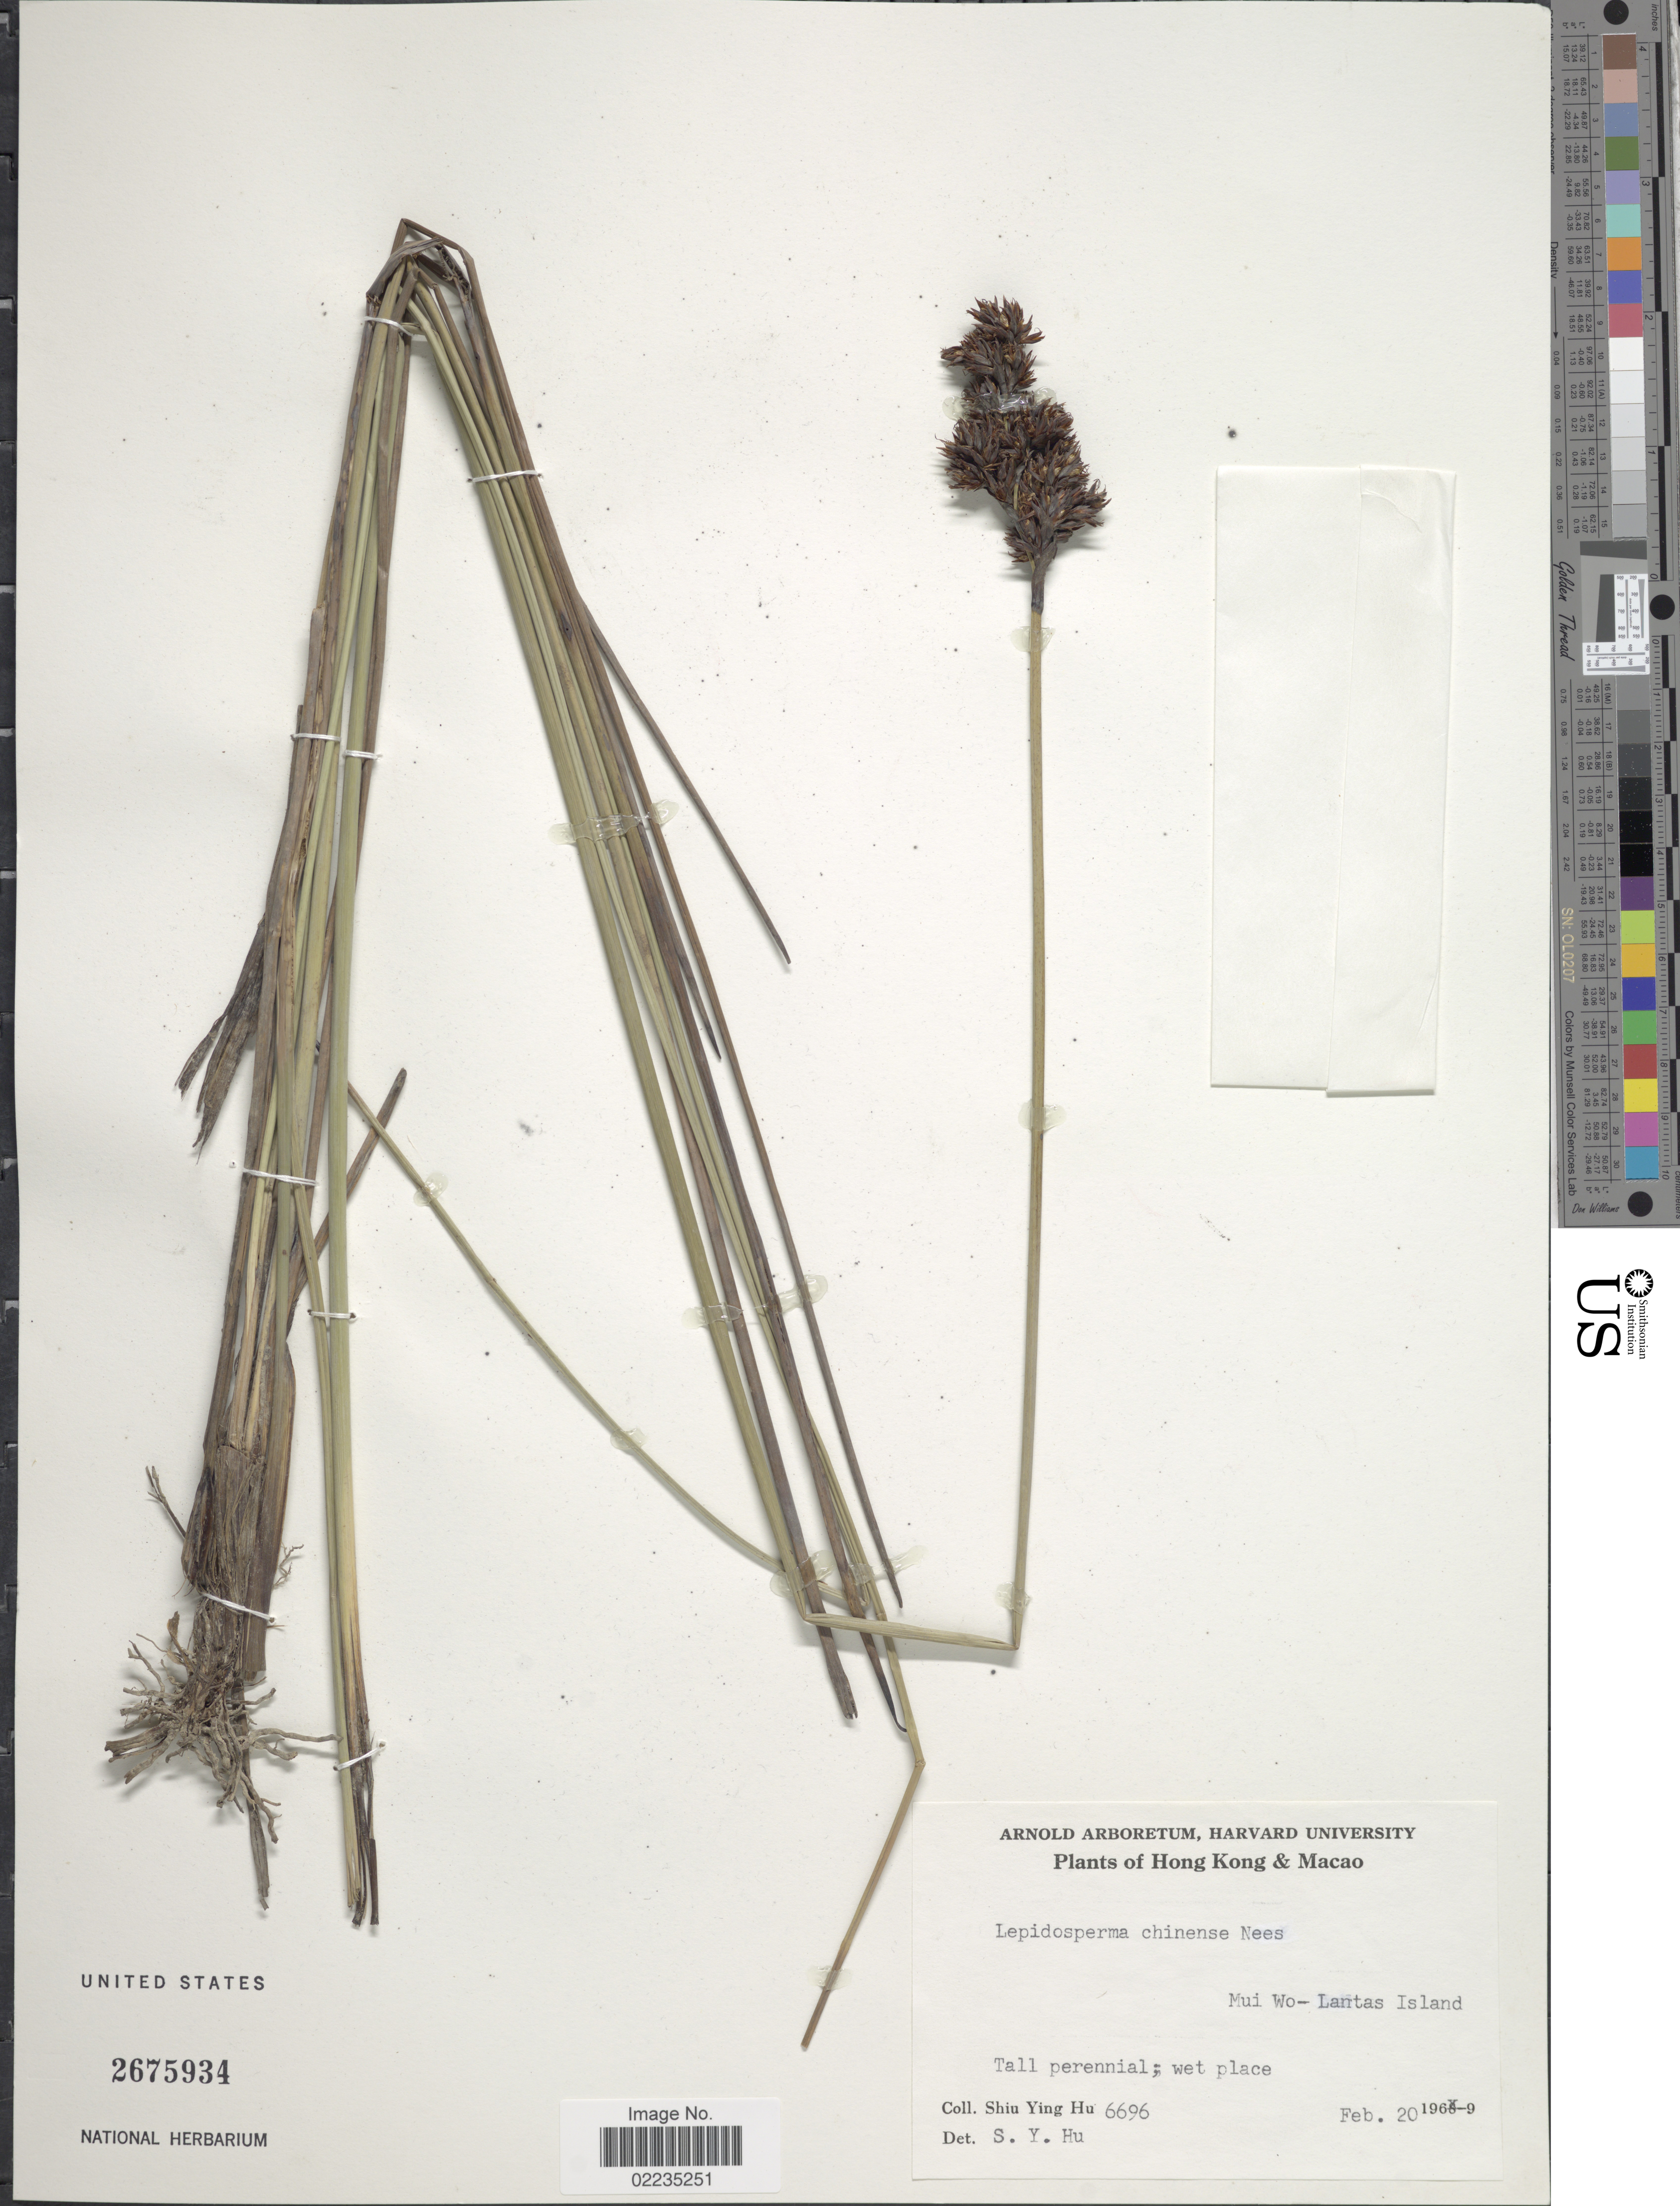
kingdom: Plantae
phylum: Tracheophyta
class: Liliopsida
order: Poales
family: Cyperaceae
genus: Lepidosperma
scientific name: Lepidosperma chinense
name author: Nees & Meyen ex Kunth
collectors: S. Y. Hu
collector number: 6696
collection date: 1968-02-20/1969-10-20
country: China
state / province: Hong Kong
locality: Hong Kong & Macao, Mui Wo-Lantas Island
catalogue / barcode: US 2675934